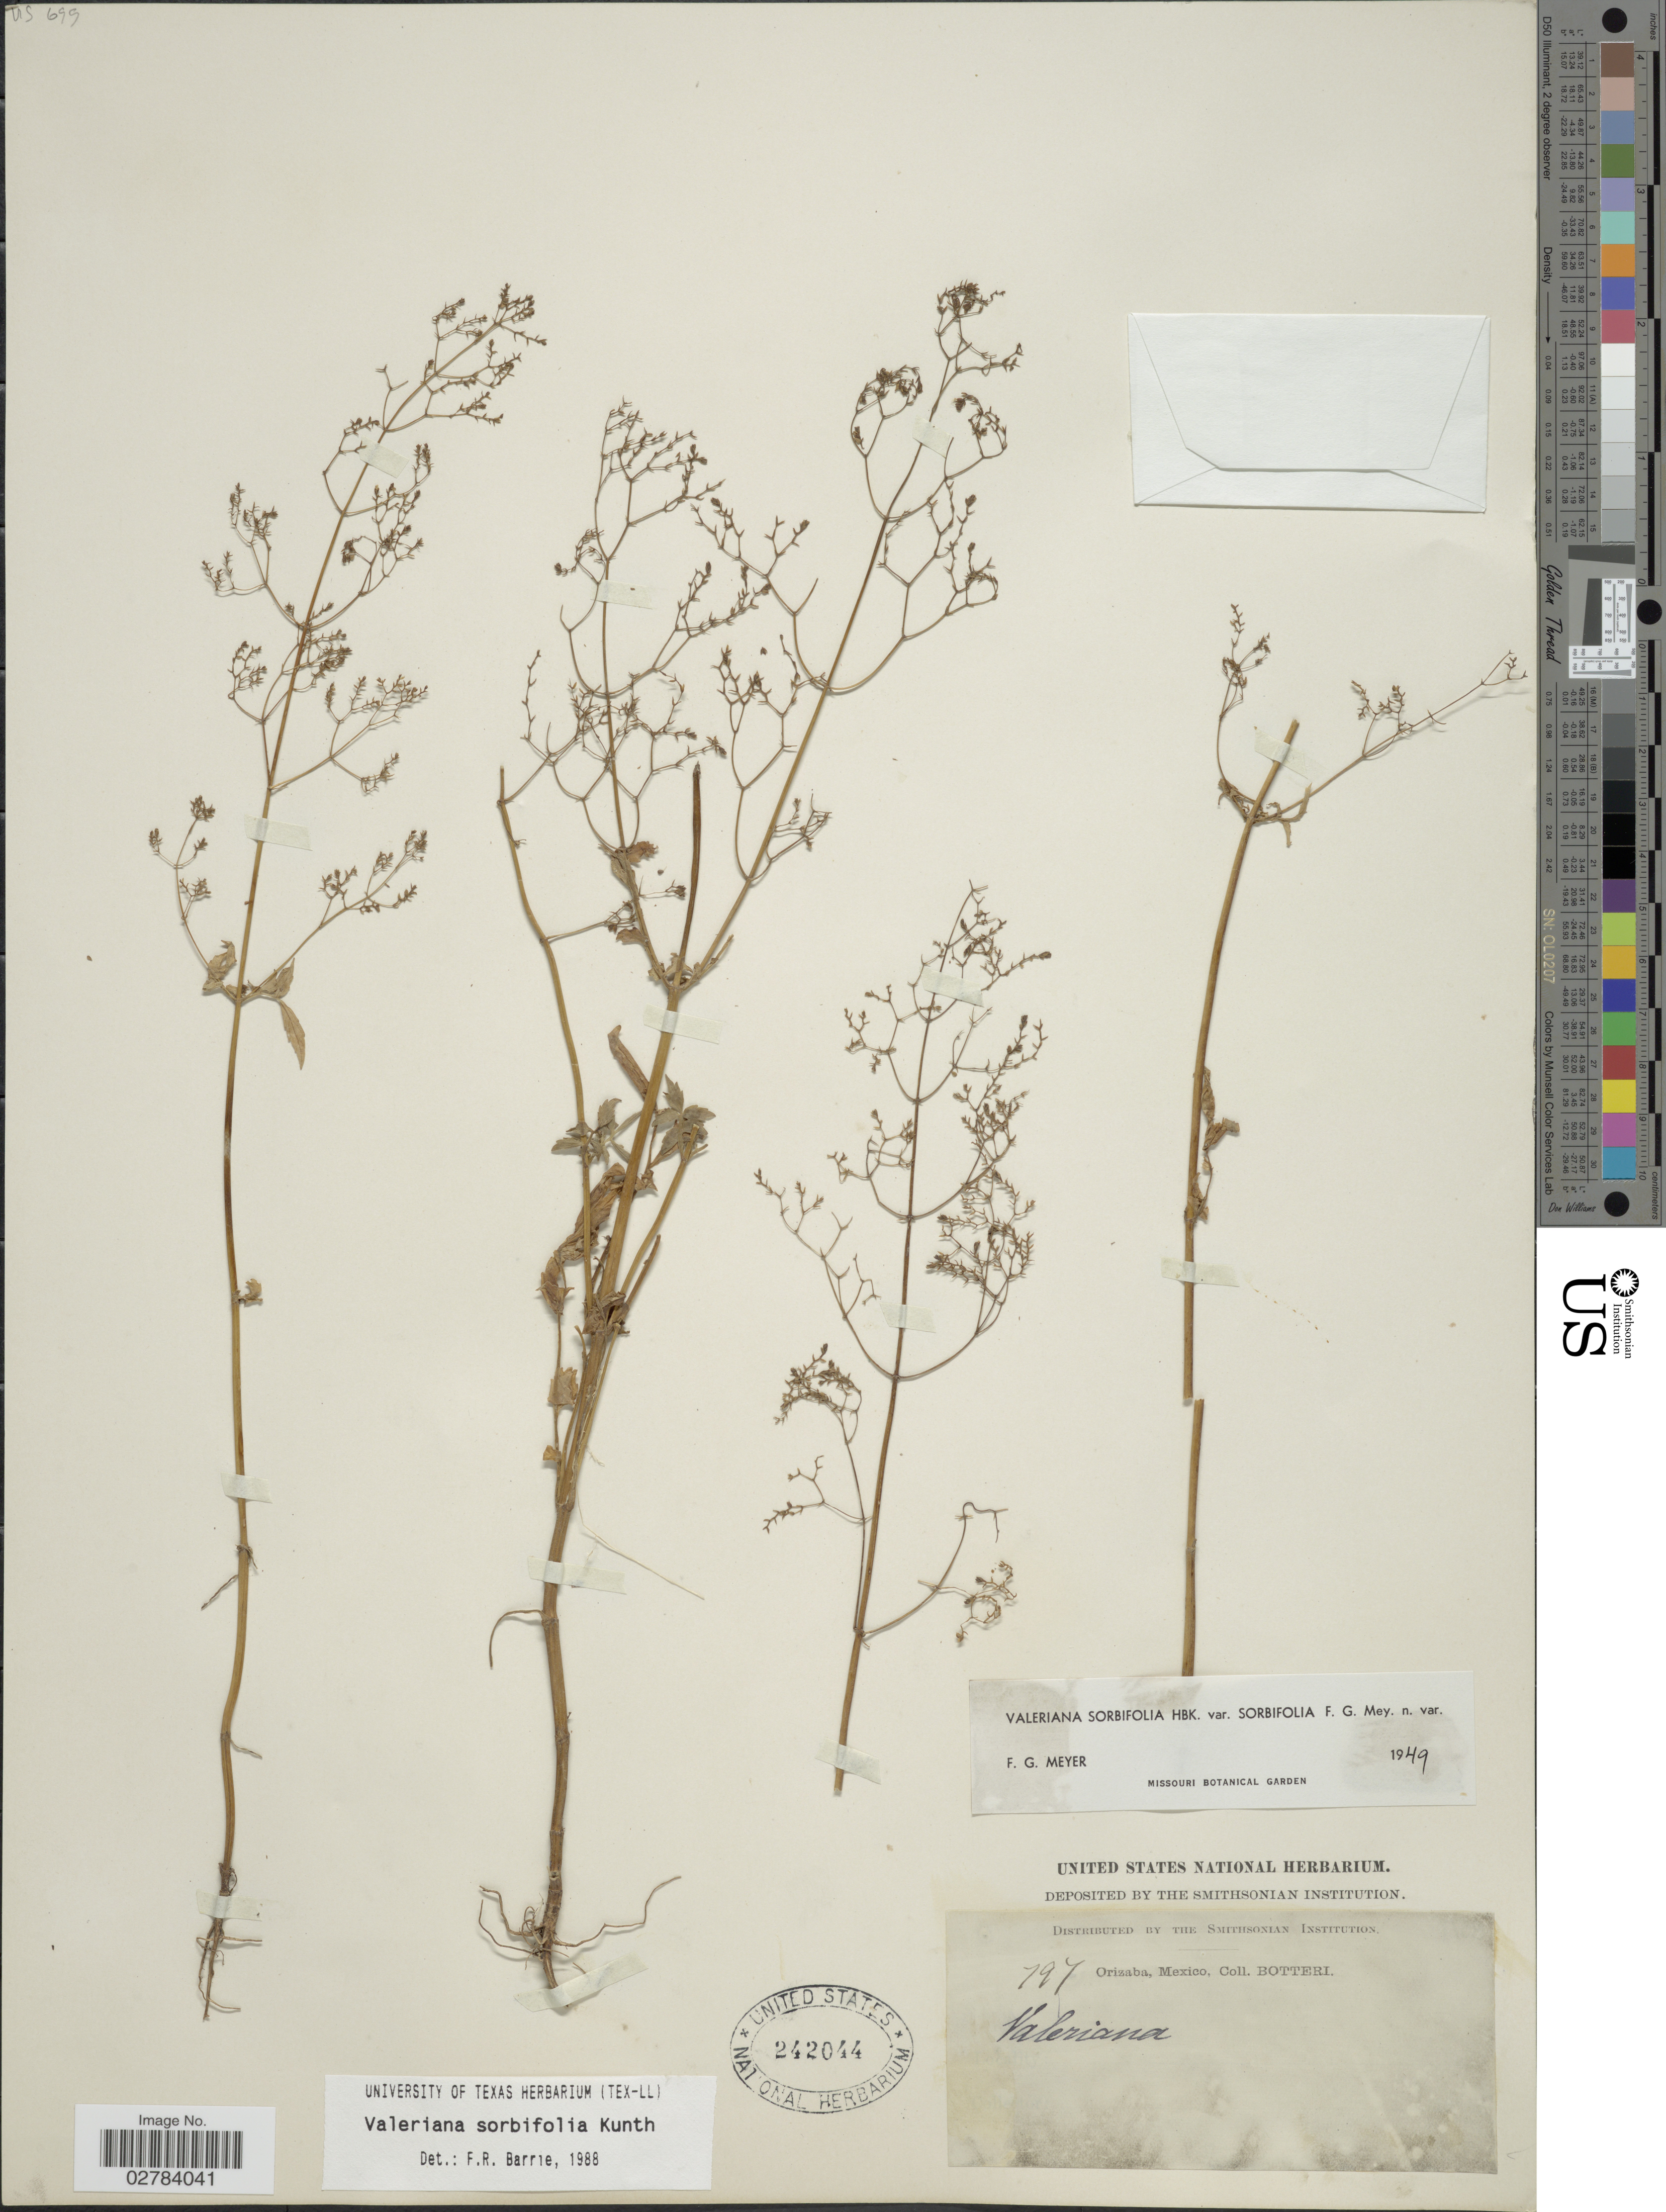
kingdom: Plantae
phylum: Tracheophyta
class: Magnoliopsida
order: Dipsacales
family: Caprifoliaceae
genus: Valeriana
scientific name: Valeriana sorbifolia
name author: Kunth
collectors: -. Botteri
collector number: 797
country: Mexico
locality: Orizaba.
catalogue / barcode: US 242044